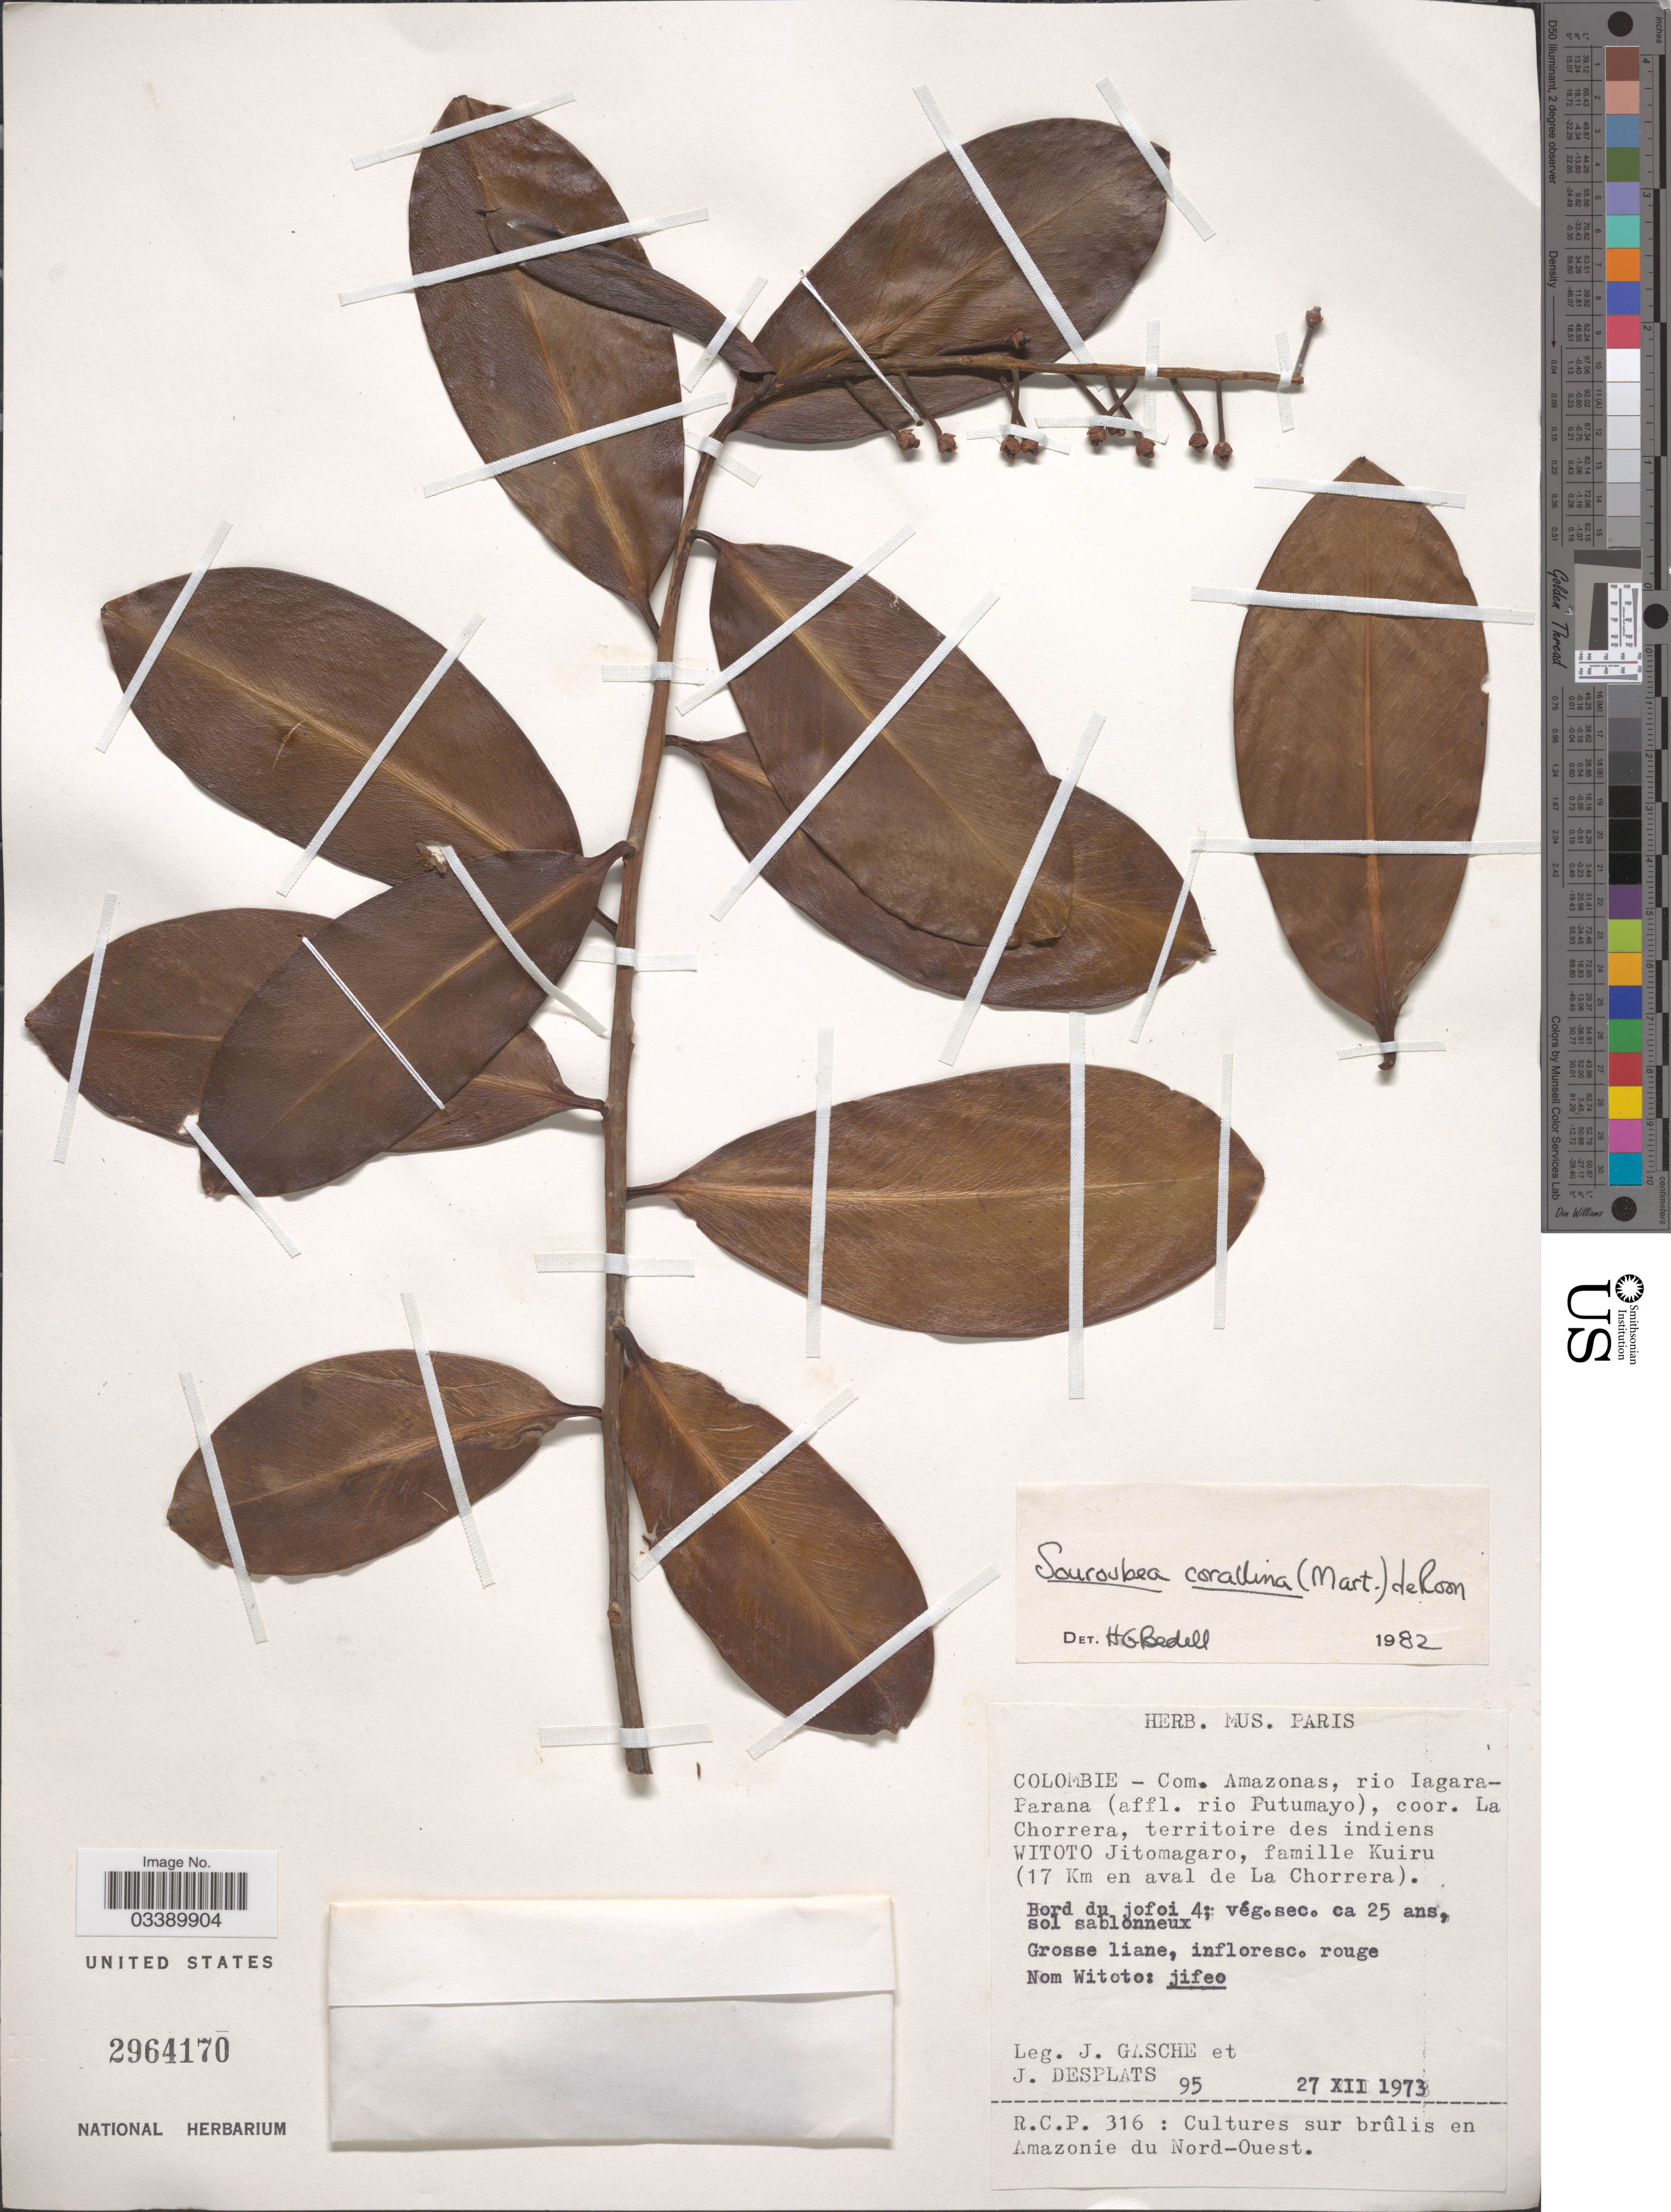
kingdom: Plantae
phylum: Tracheophyta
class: Magnoliopsida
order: Ericales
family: Marcgraviaceae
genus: Souroubea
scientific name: Souroubea corallina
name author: (Mart.) de Roon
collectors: J. Gasche & J. Desplats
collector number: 95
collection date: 1973-12-27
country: Colombia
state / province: Amazônas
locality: Com. Amazonas, rio Iagara-Parana (affl. rio Putumayo) coor. La Chorrera, territoire des indiens WITOTO Jitomagaro, famille Kuiru (17 Km en aval de La Chorrera).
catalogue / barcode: US 2964170